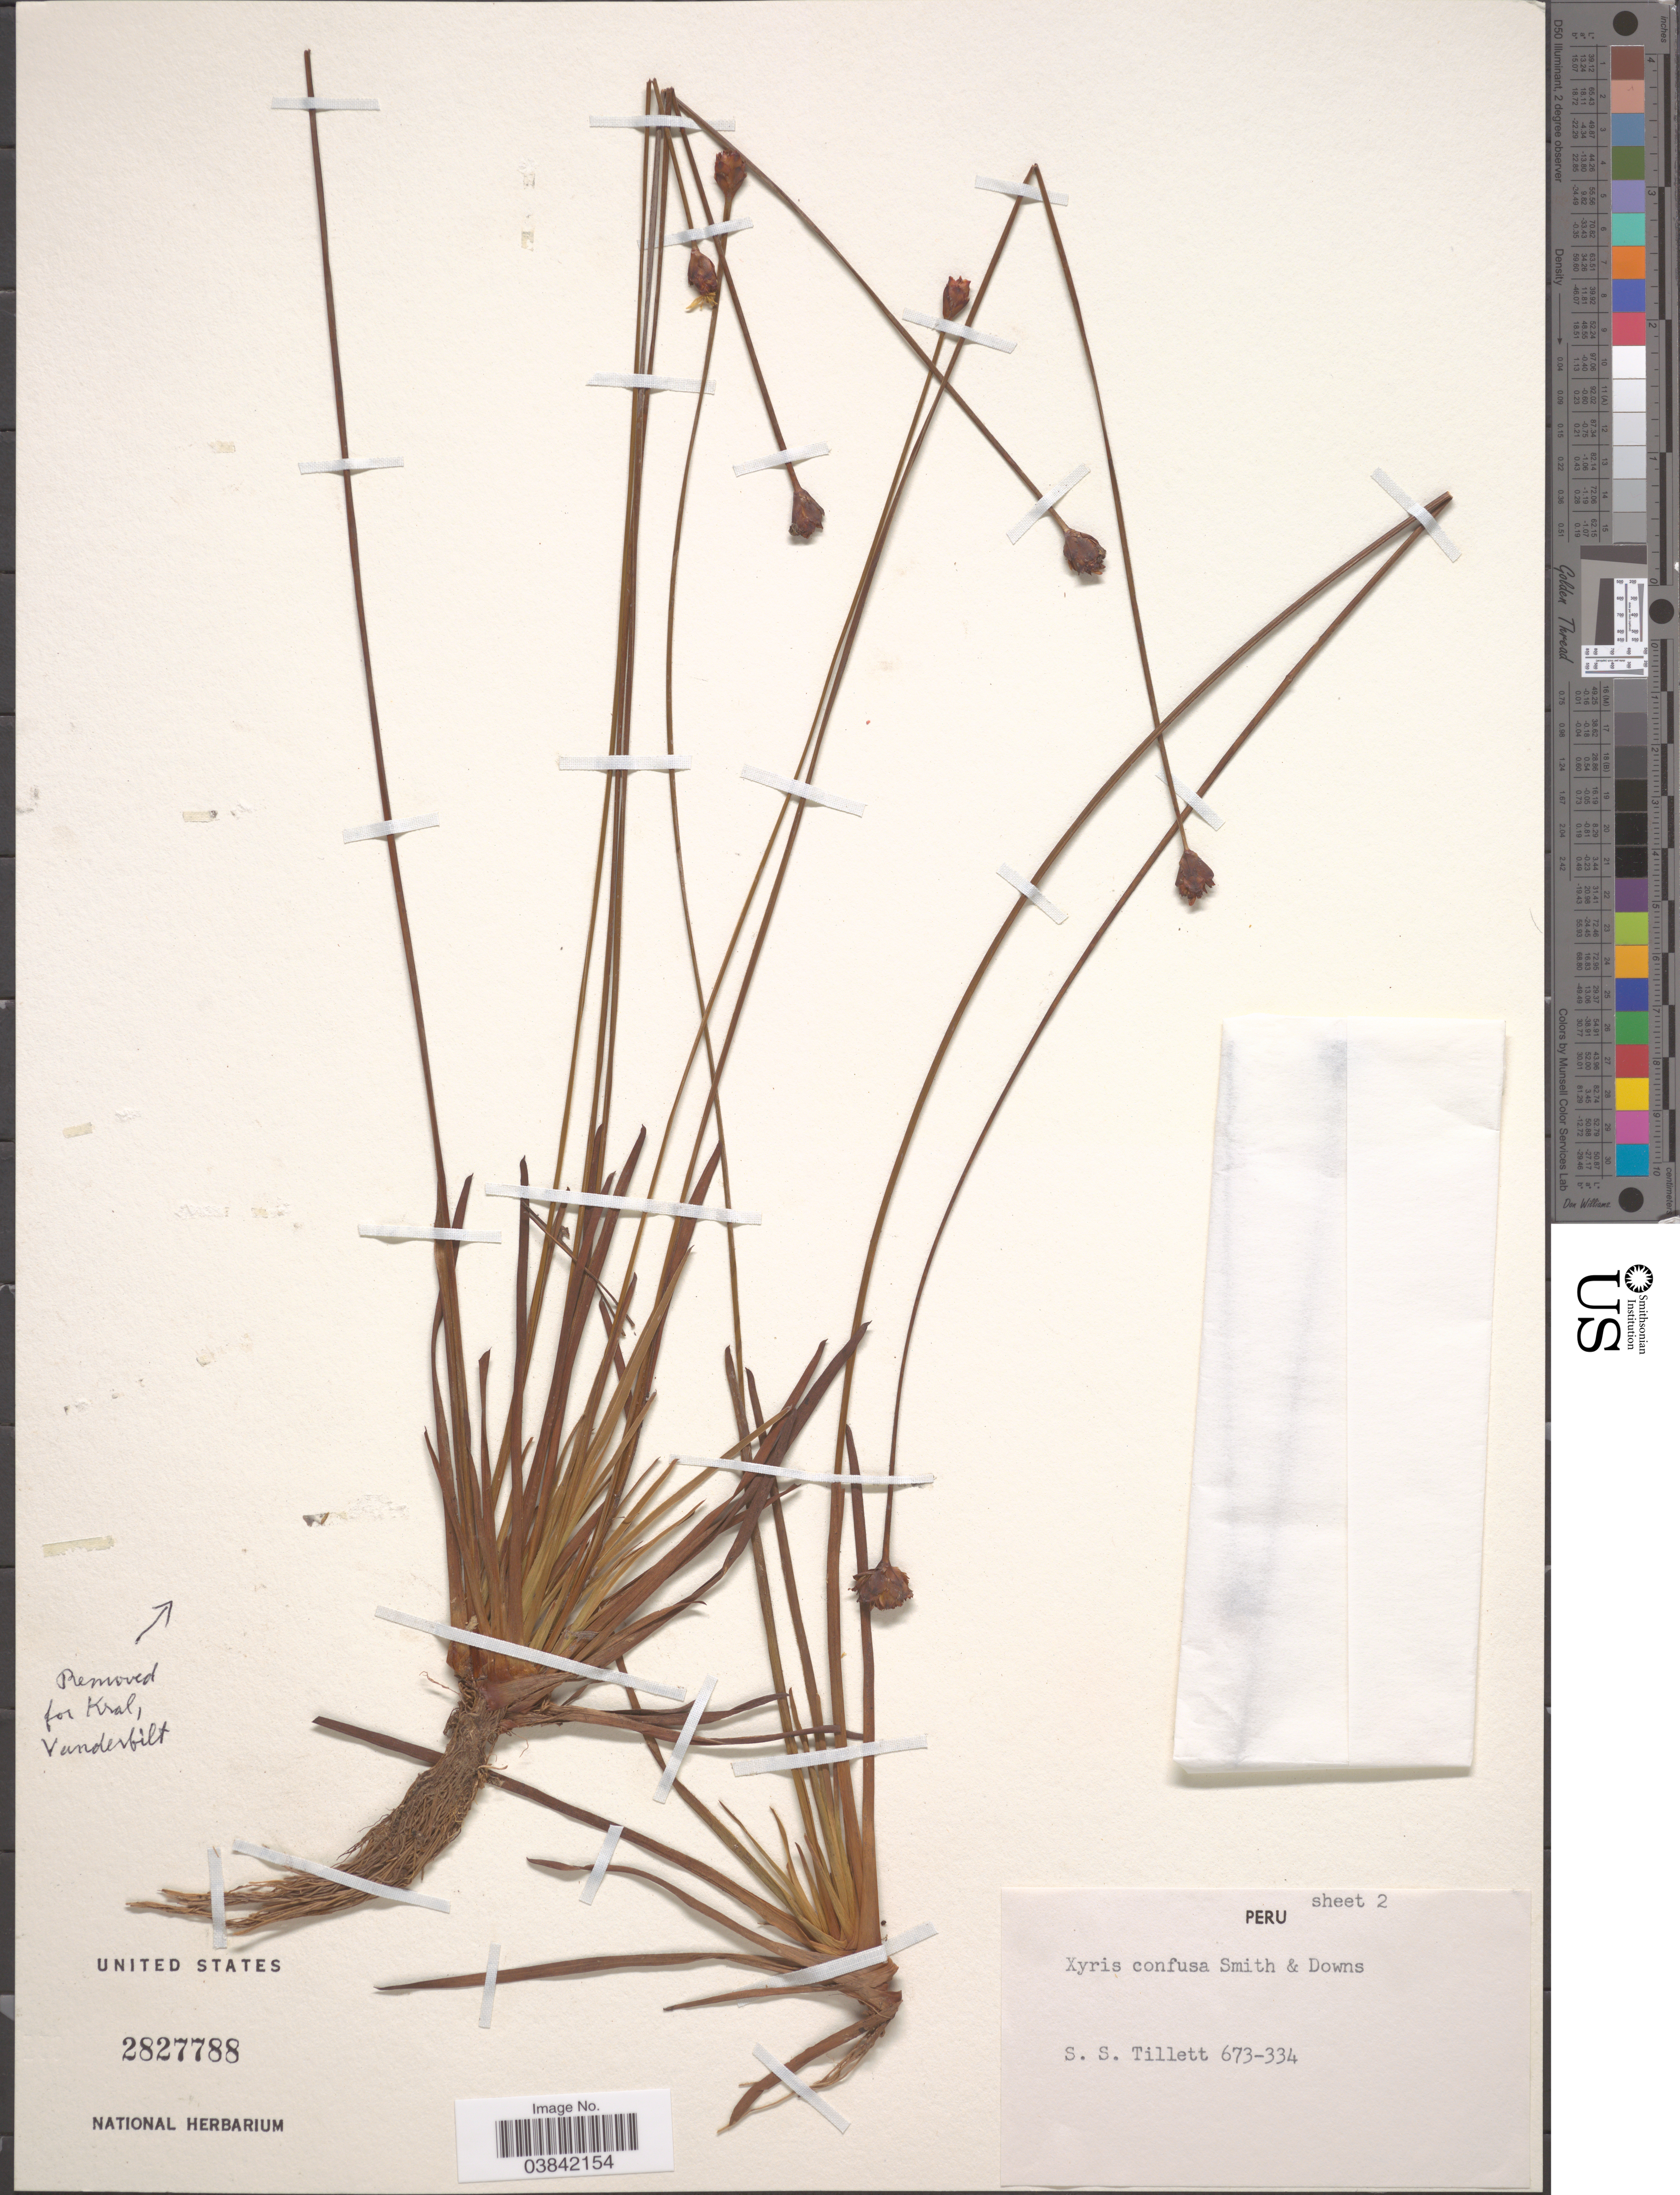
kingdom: Plantae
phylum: Tracheophyta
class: Liliopsida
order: Poales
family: Xyridaceae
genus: Xyris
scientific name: Xyris confusa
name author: L.B. Sm. & Downs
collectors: S. S. Tillett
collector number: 673-334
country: Peru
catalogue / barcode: US 2827788